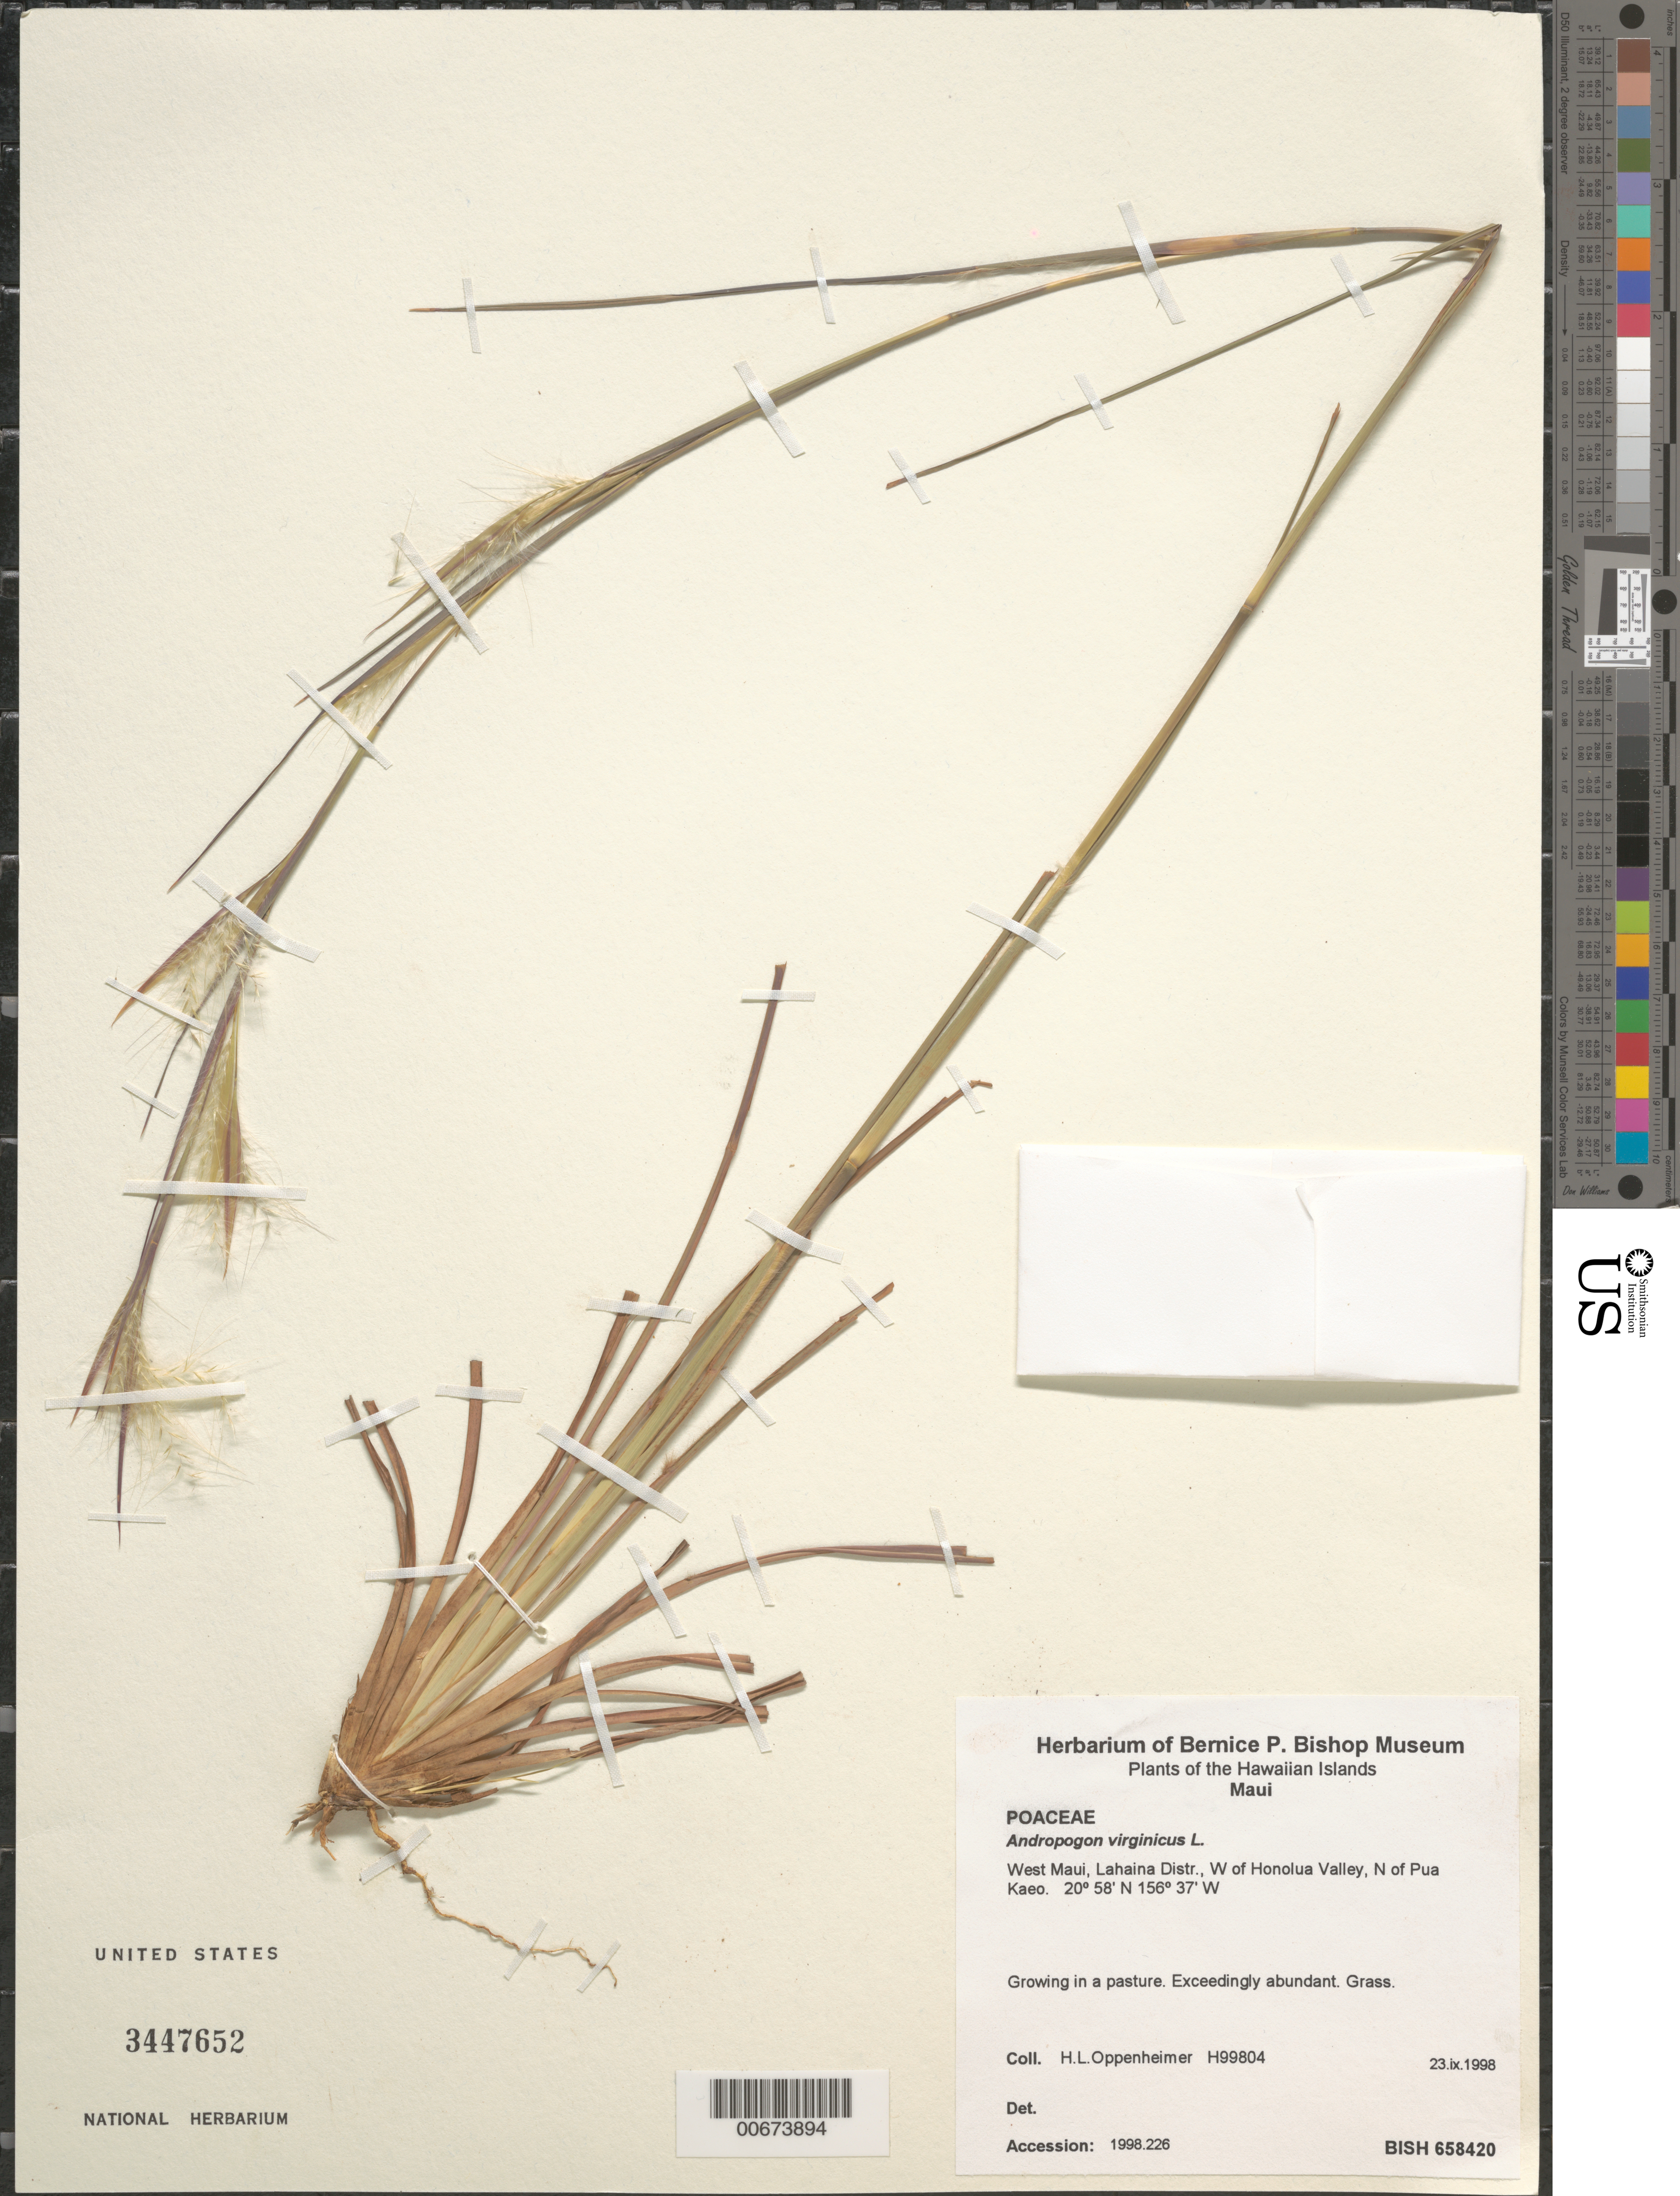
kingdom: Plantae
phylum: Tracheophyta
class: Liliopsida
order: Poales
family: Poaceae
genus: Andropogon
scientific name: Andropogon virginicus var. virginicus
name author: L.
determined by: Faccenda, K.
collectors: H. L. Oppenheimer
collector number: H99804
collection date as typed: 23 Sep 1998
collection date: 1998-09-23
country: United States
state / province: Hawaii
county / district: Maui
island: Maui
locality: West Maui, Lahaina Distr., W of Honolua Valley, N of Pua Kaeo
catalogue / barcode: US 3447652